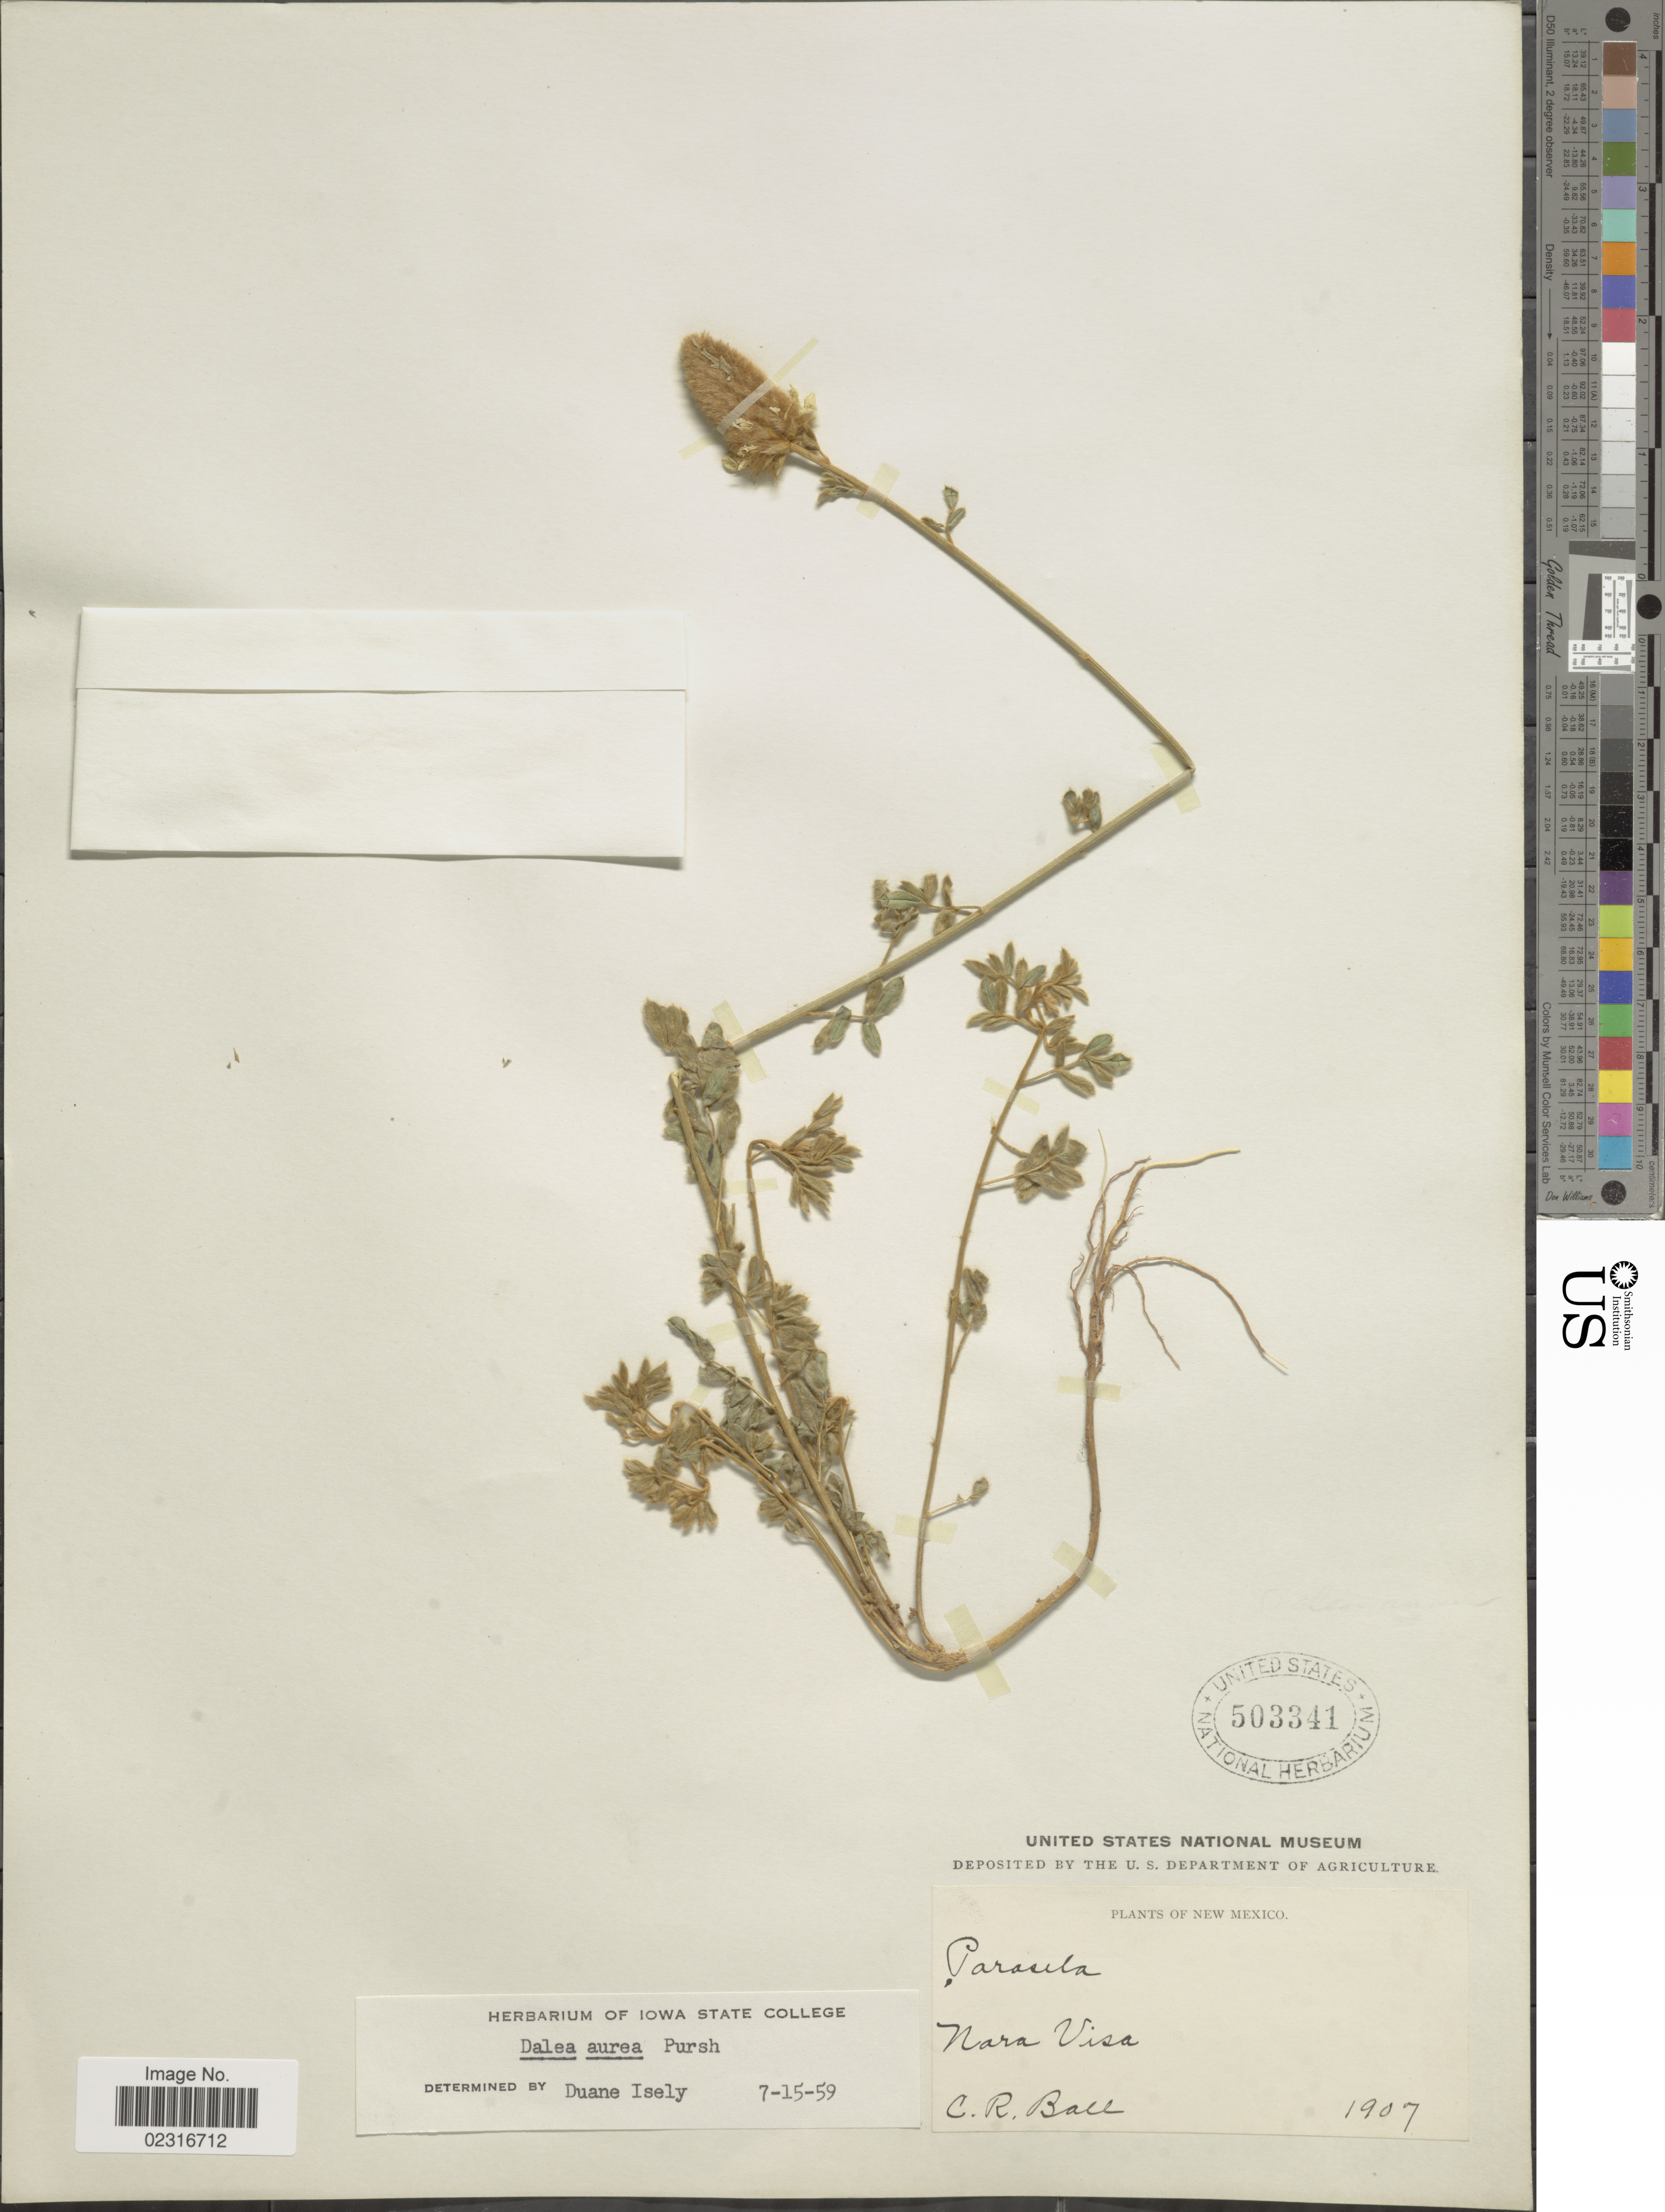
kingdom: Plantae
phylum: Tracheophyta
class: Magnoliopsida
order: Fabales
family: Fabaceae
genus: Dalea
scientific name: Dalea aurea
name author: Nutt. ex Pursh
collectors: C. R. Ball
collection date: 1907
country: United States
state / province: New Mexico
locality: Nara Visa.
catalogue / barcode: US 503341